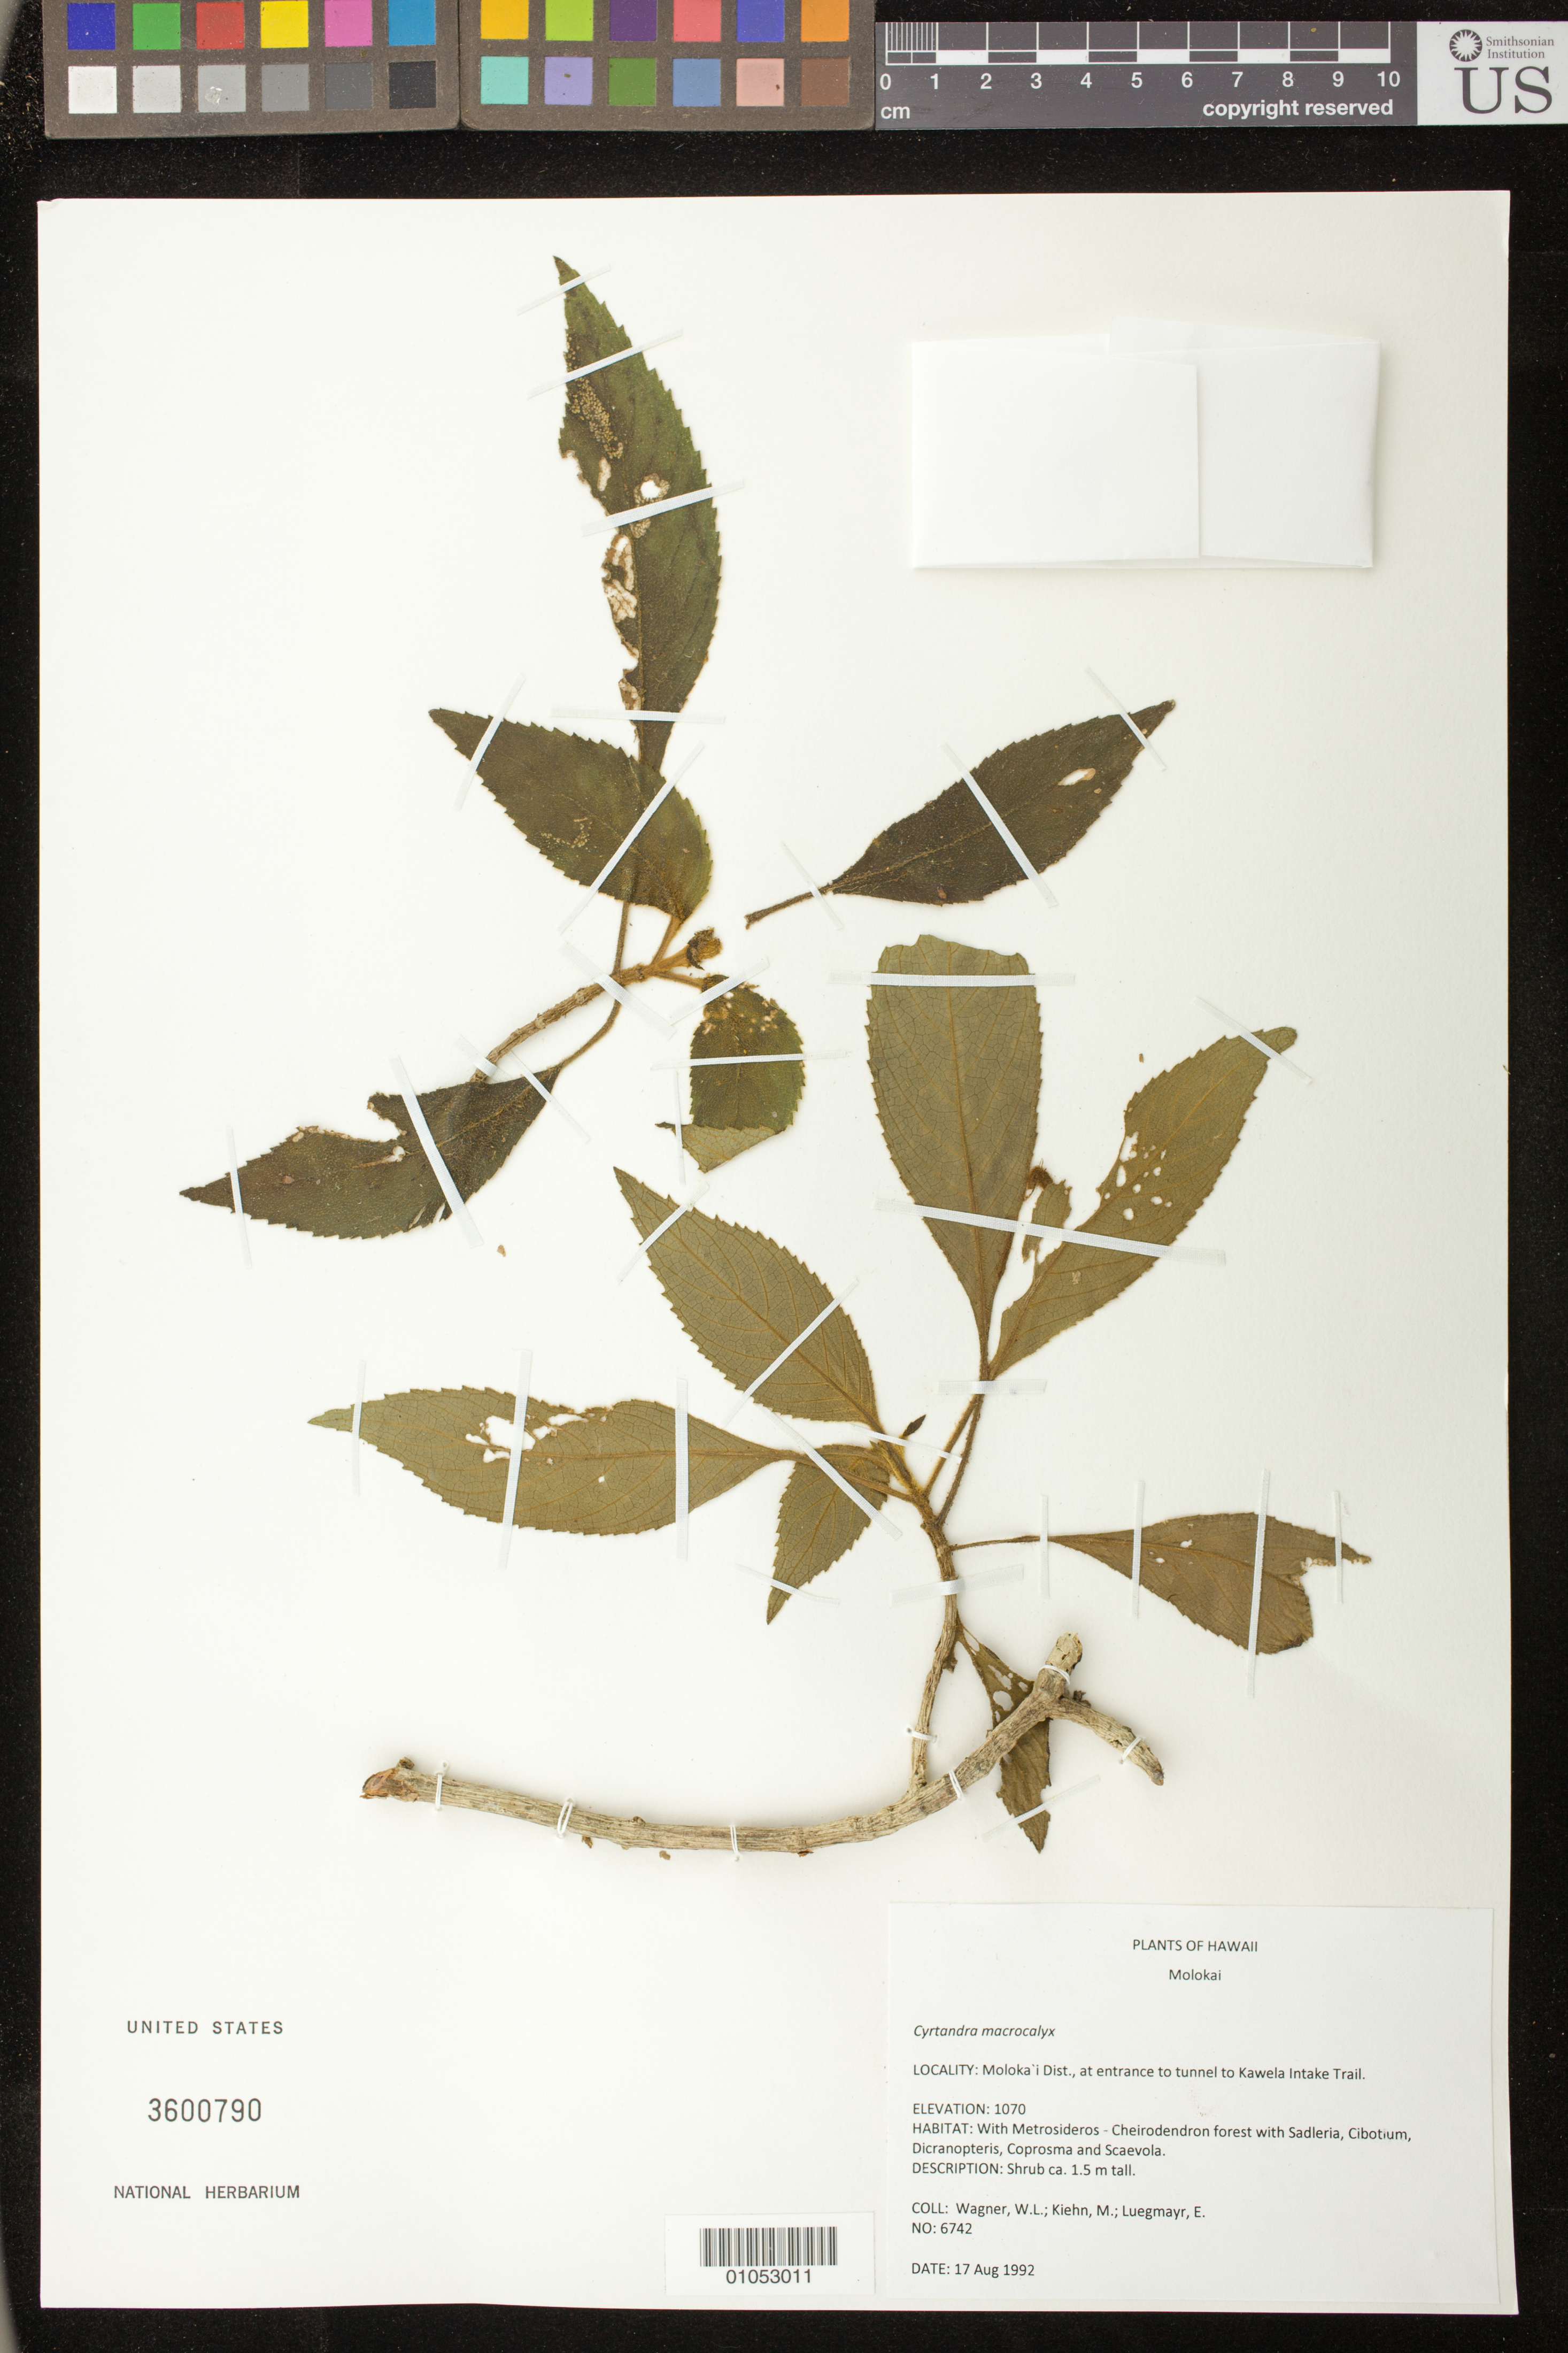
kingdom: Plantae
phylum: Tracheophyta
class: Magnoliopsida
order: Lamiales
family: Gesneriaceae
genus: Cyrtandra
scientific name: Cyrtandra macrocalyx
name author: Hillebr.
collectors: W. L. Wagner, M. Kiehn & E. Luegmayr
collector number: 6742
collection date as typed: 17 Aug 1992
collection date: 1992-08-17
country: United States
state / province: Hawaii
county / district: Maui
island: Moloka'i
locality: Molokai Dist., at entrance to tunnel to Kawela Intake Trail.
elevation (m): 1070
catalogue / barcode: US 3600790